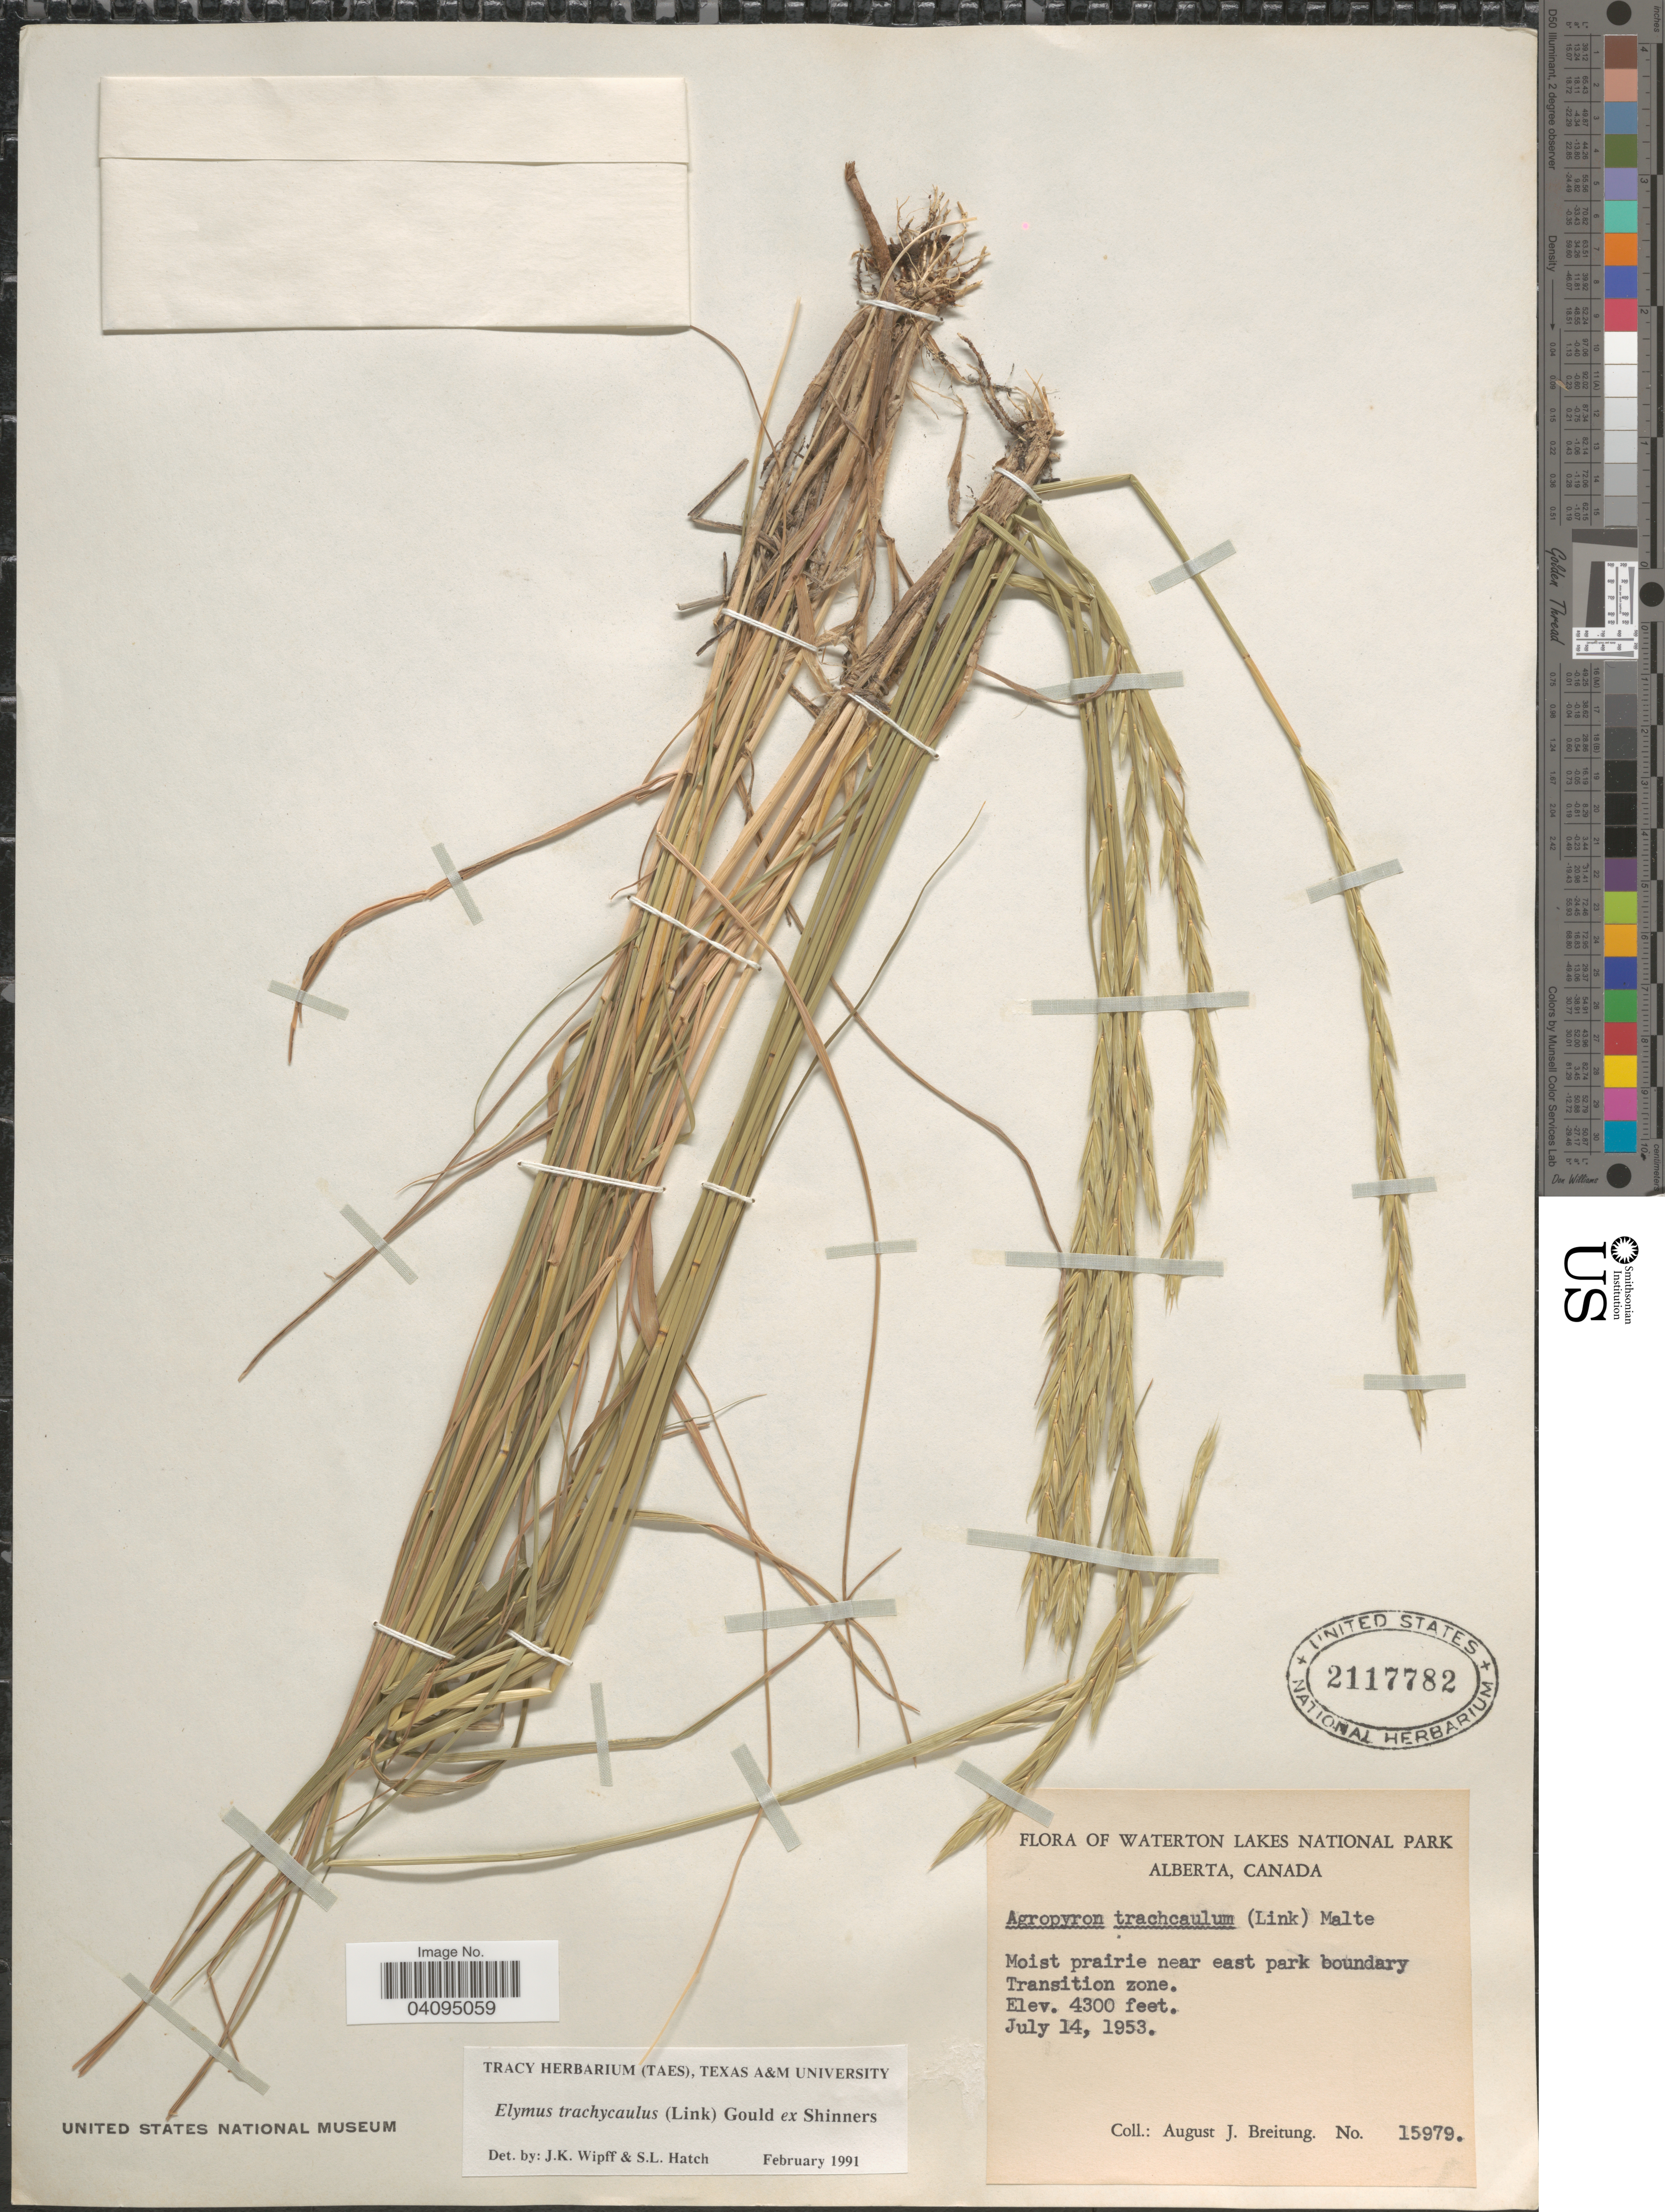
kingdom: Plantae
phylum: Tracheophyta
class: Liliopsida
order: Poales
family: Poaceae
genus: Elymus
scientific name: Elymus trachycaulus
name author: (Link) Gould ex Shinners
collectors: A. Breitung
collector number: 15979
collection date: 1953-07-14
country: Canada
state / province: Alberta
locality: Waterton Lakes National Park. Moist prairie near east park boundary. Transition zone.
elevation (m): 1311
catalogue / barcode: US 2117782